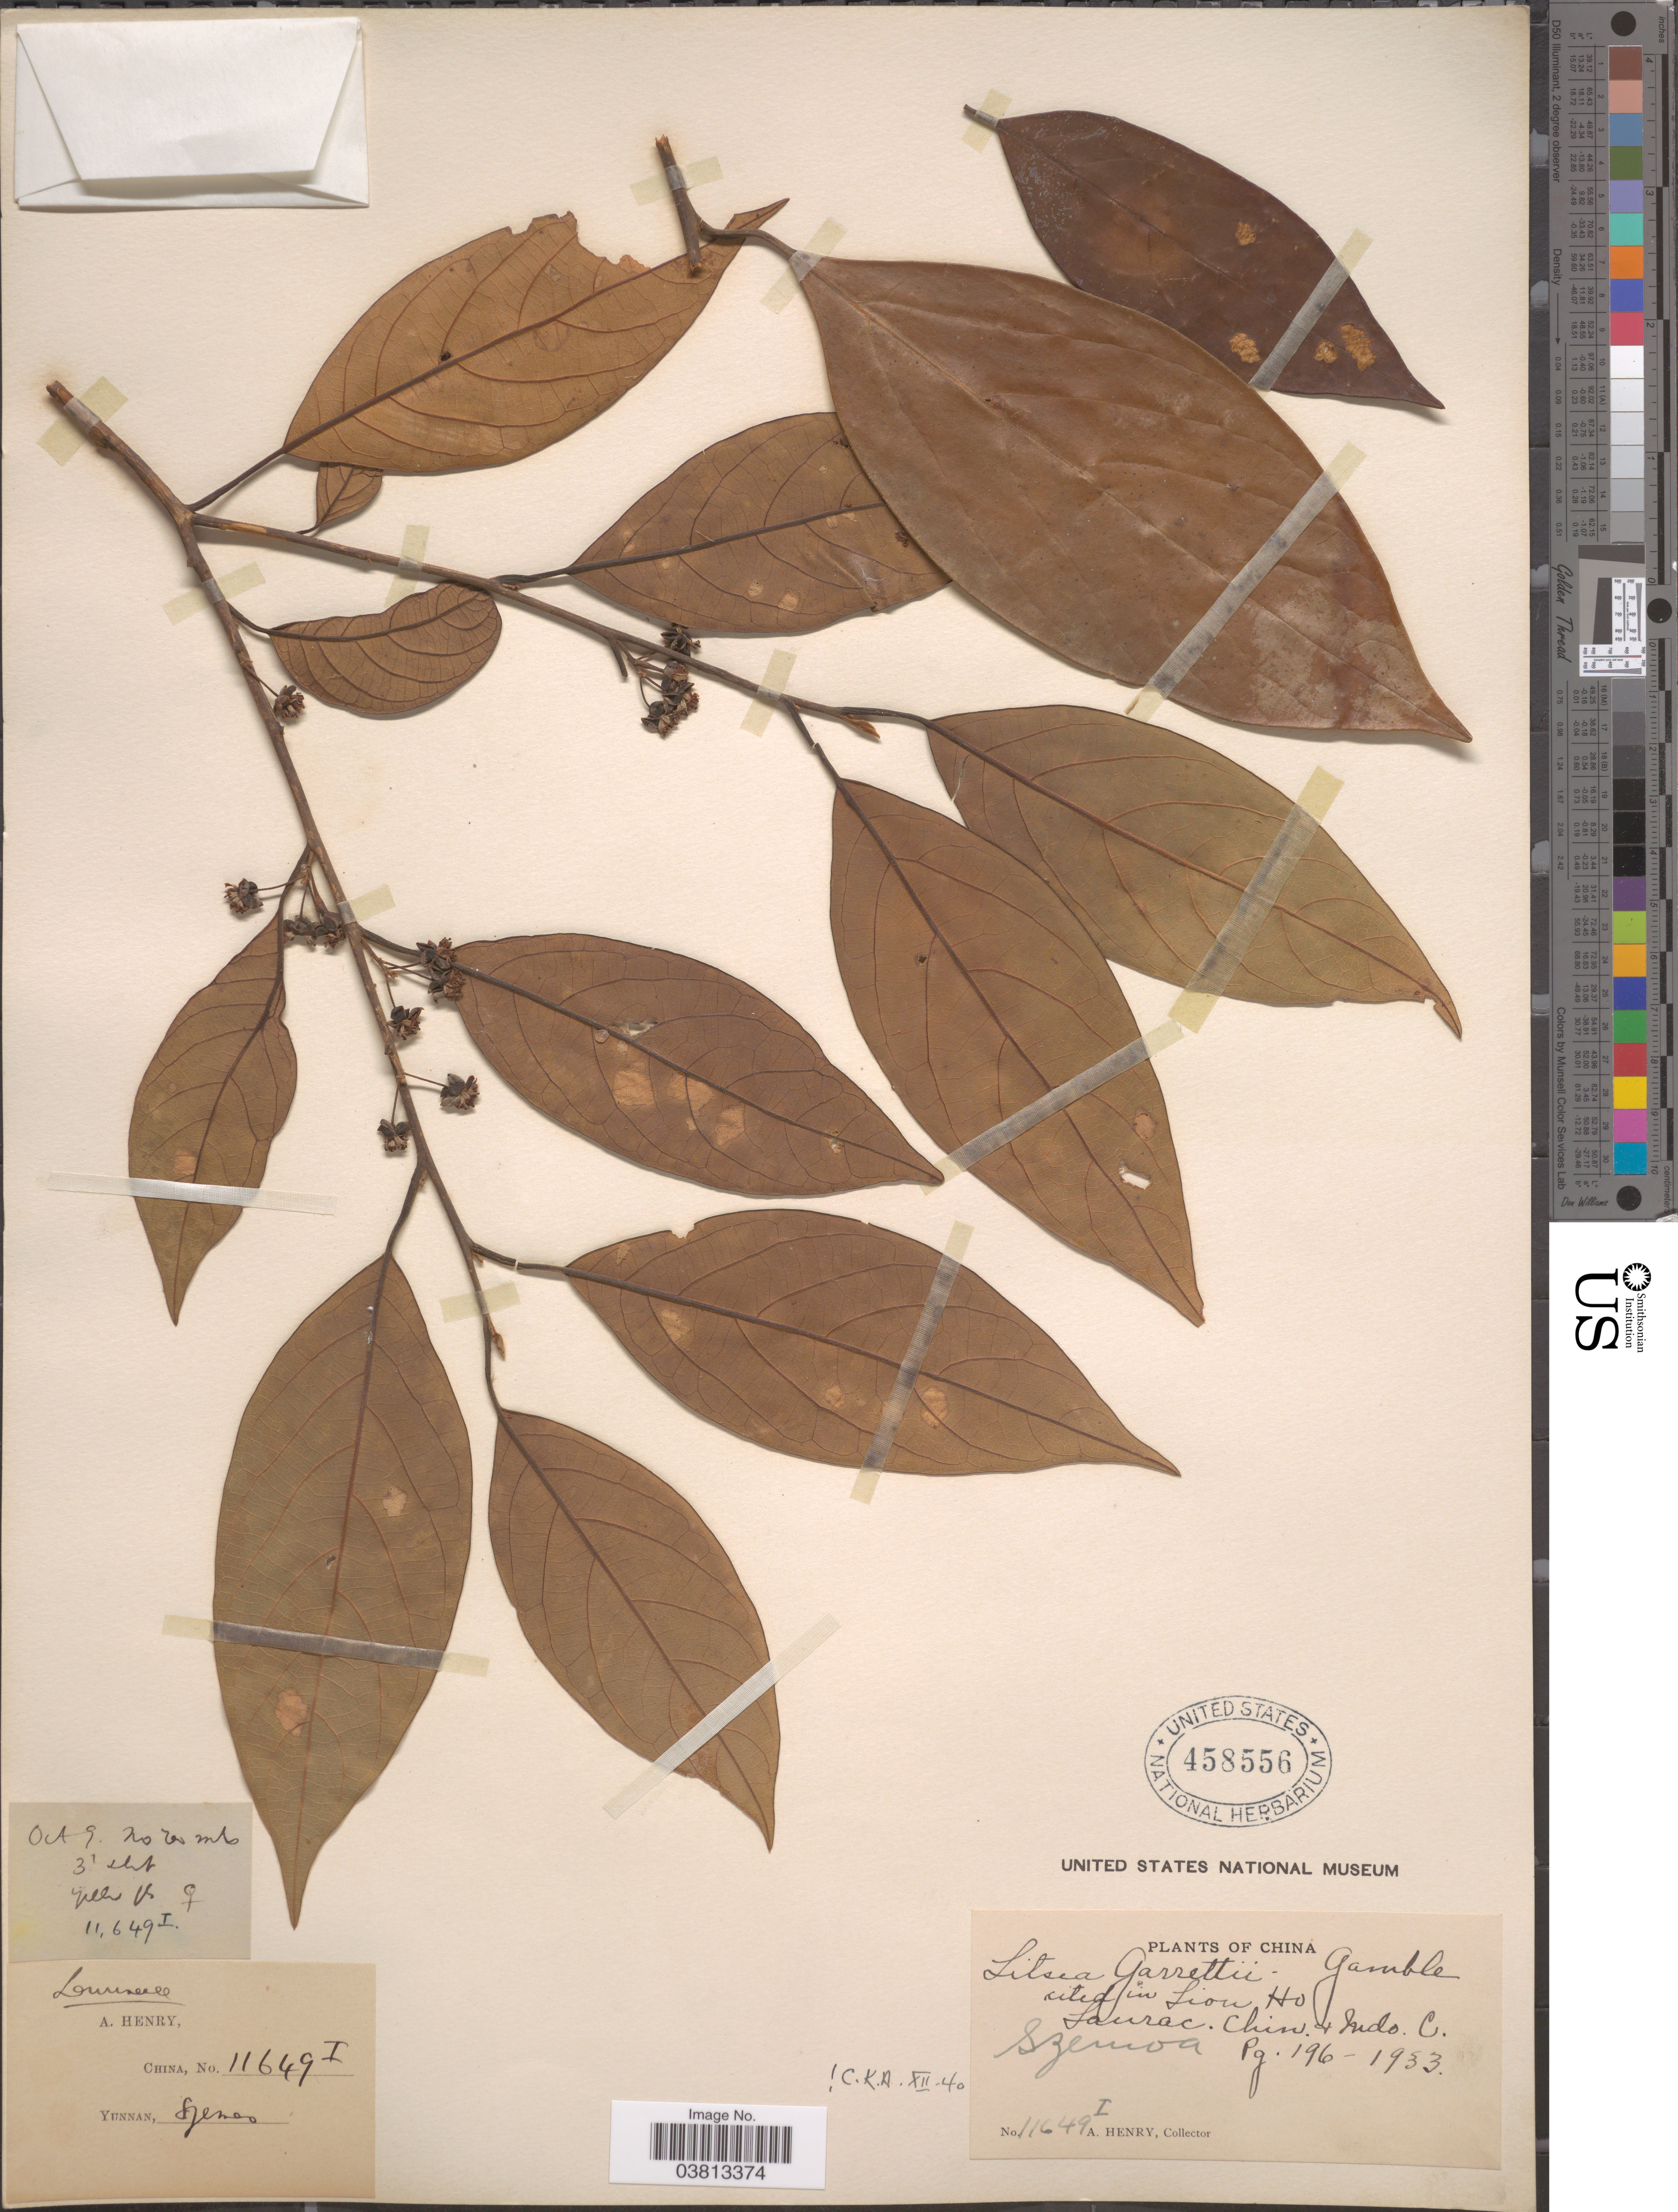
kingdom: Plantae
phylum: Tracheophyta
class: Magnoliopsida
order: Laurales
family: Lauraceae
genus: Litsea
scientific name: Litsea garrettii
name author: Gamble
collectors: A. Henry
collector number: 11649 I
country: China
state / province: Yunnan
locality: Szemoa.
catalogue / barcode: US 458556